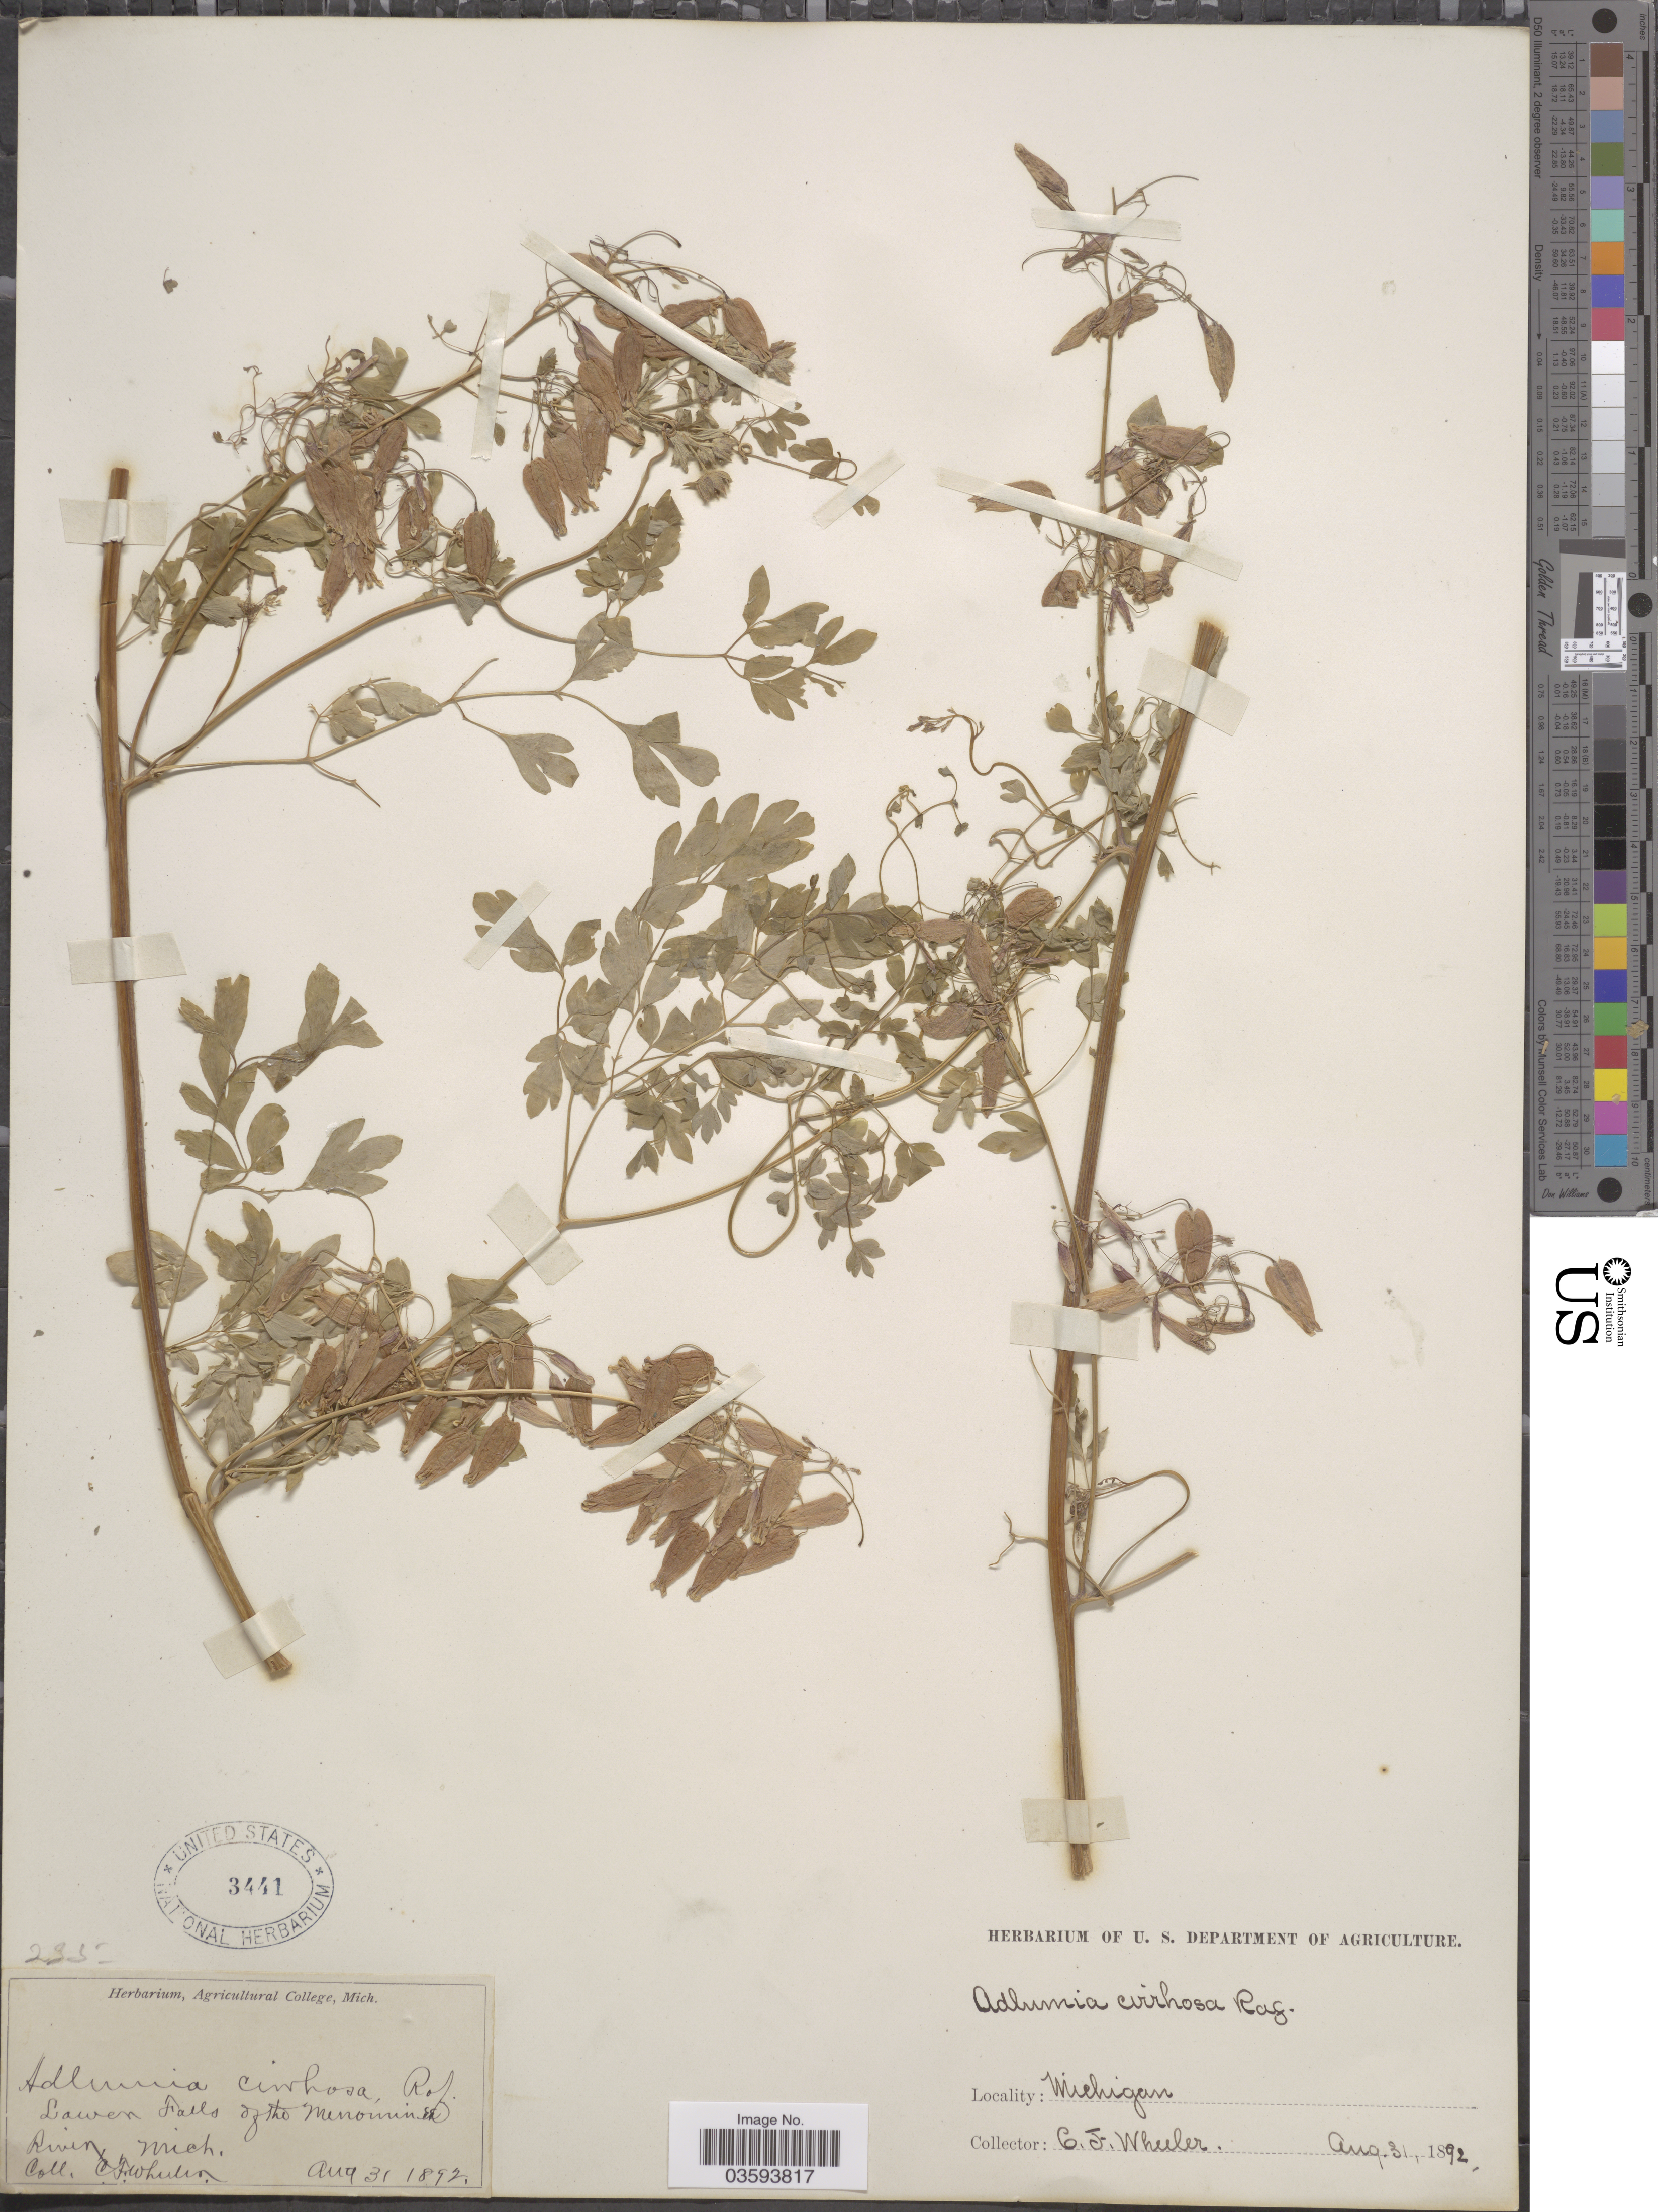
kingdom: Plantae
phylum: Tracheophyta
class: Magnoliopsida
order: Ranunculales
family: Papaveraceae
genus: Adlumia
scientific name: Adlumia cirrhosa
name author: Raf. ex DC.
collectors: C. Wheeler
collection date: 1892-08-31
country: United States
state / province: Michigan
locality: Lower Falls of the Menominee River.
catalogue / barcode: US 3441